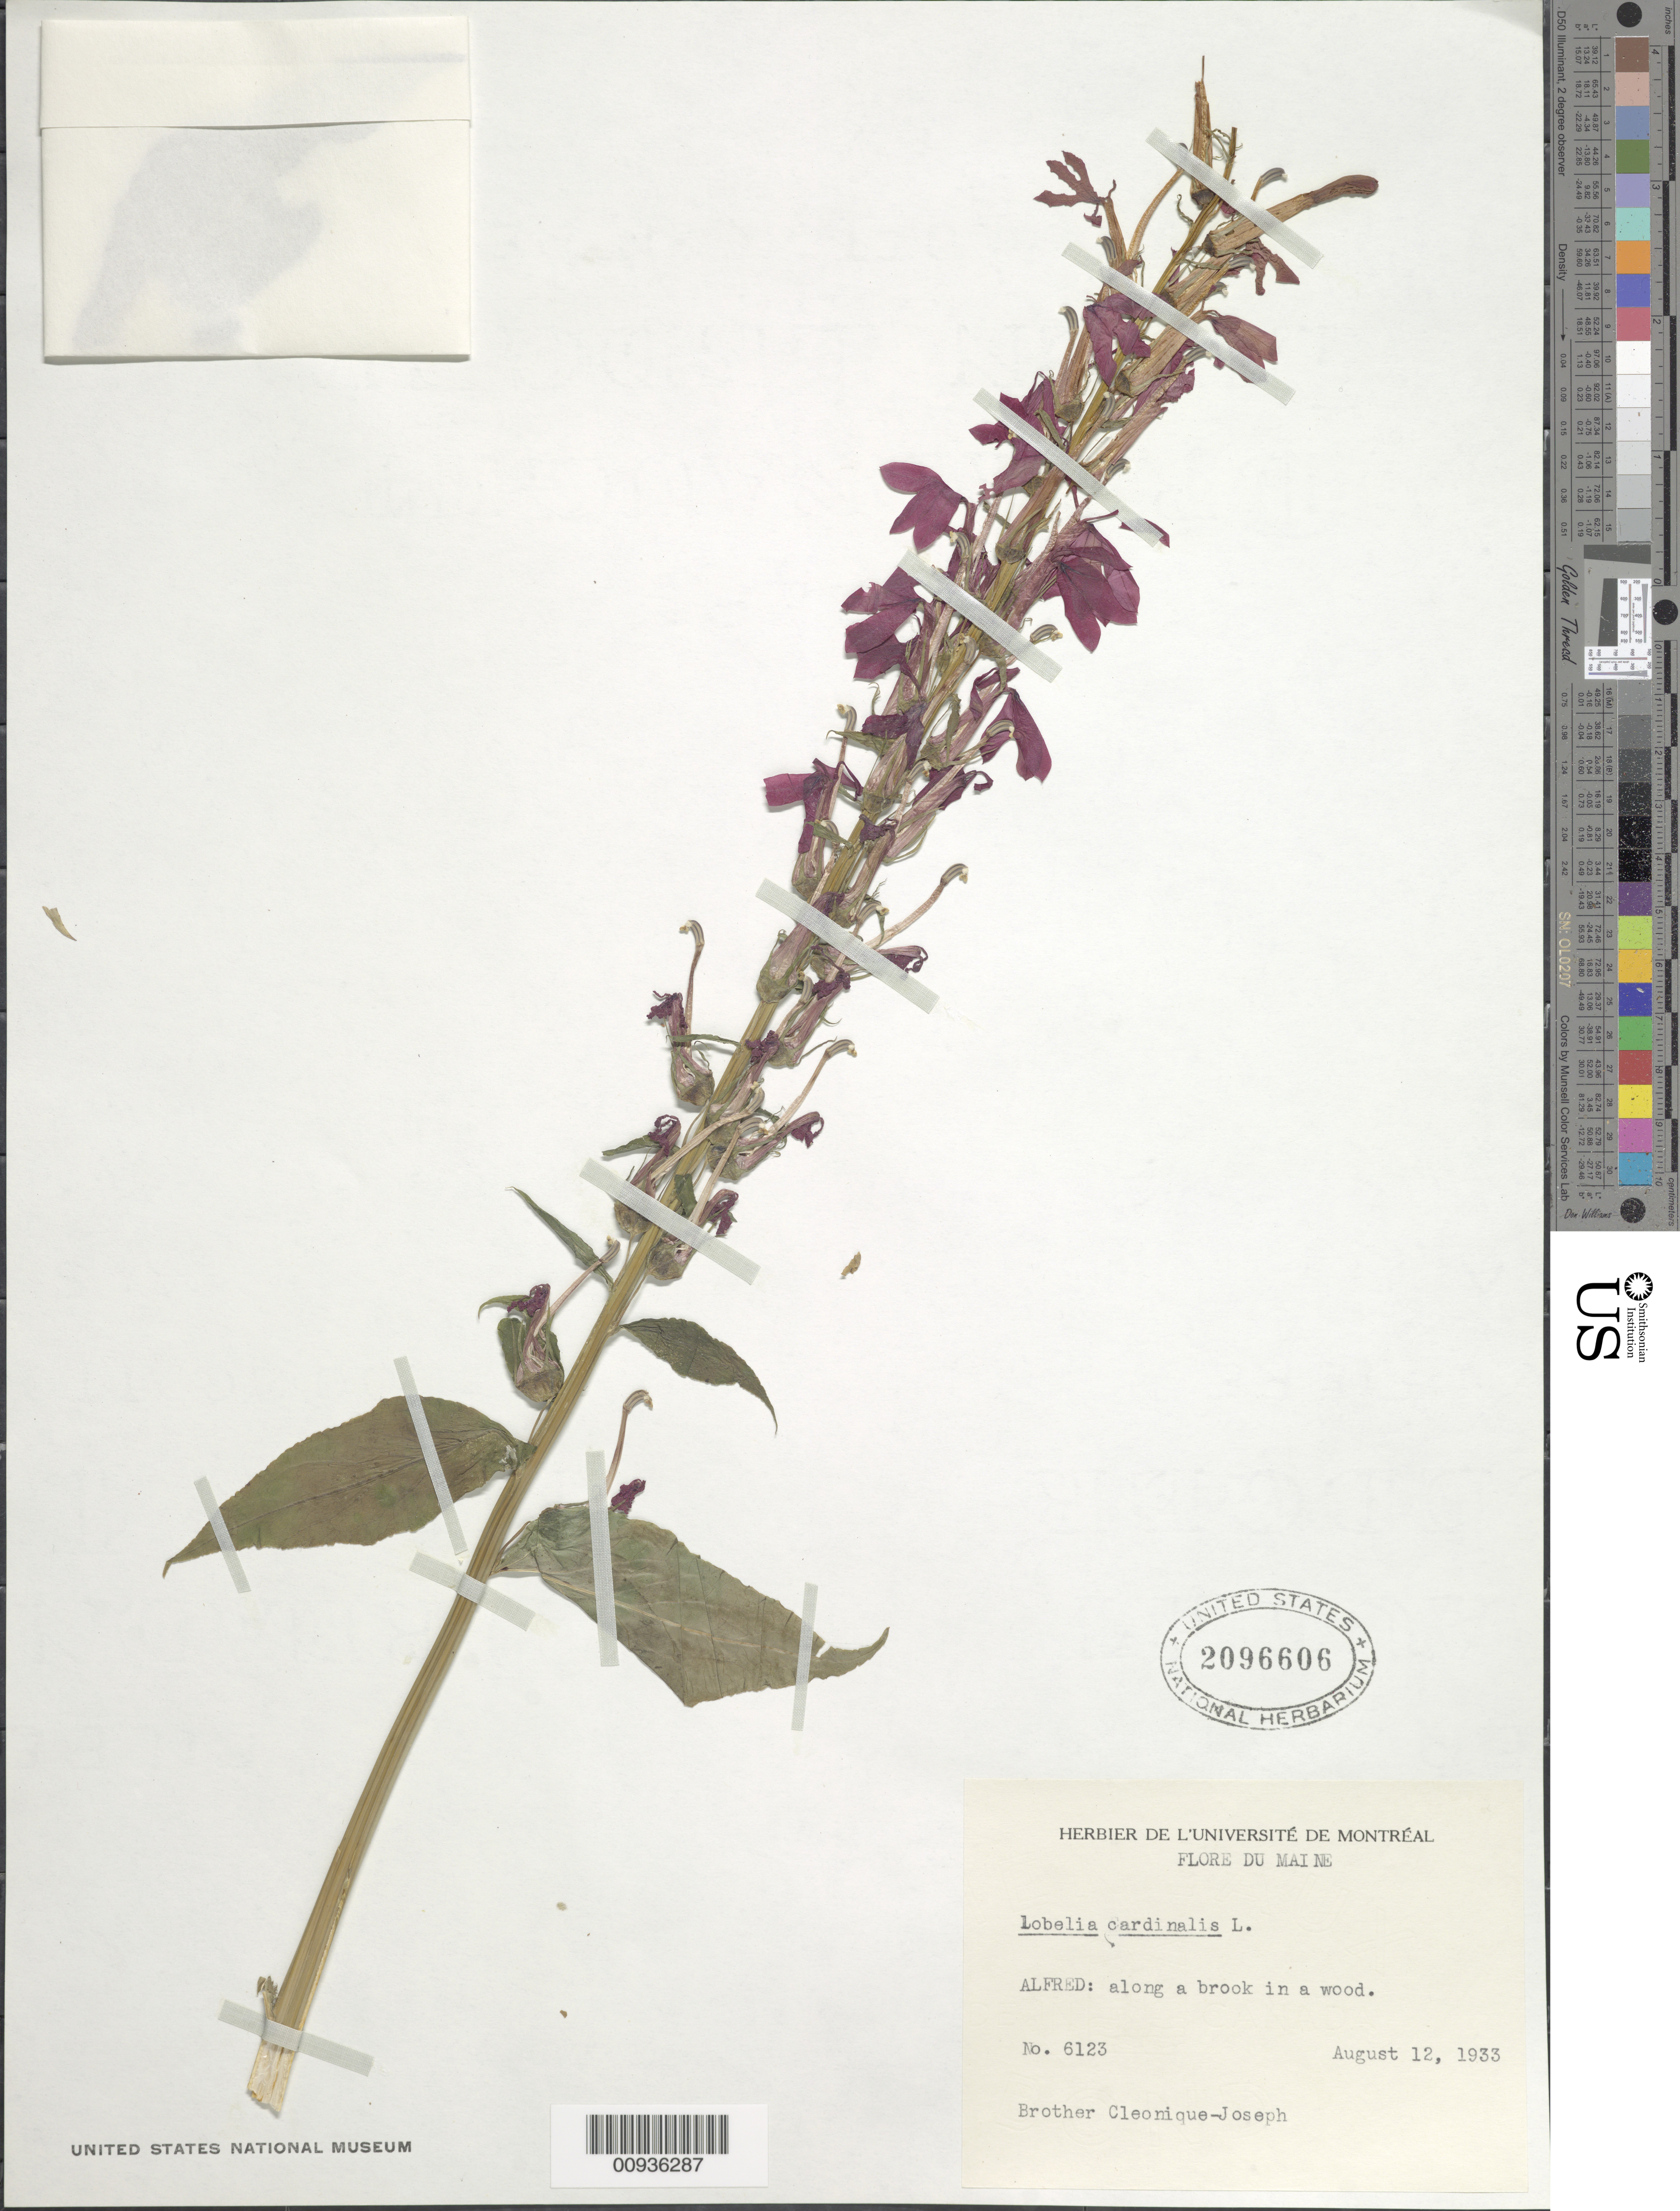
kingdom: Plantae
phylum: Tracheophyta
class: Magnoliopsida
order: Asterales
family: Campanulaceae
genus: Lobelia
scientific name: Lobelia cardinalis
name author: L.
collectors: Bro. Cleonique-Joseph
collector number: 6123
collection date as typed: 12 Aug 1933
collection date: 1933-08-12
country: United States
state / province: Maine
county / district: York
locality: Alfred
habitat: along a brook in a wood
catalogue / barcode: US 2096606